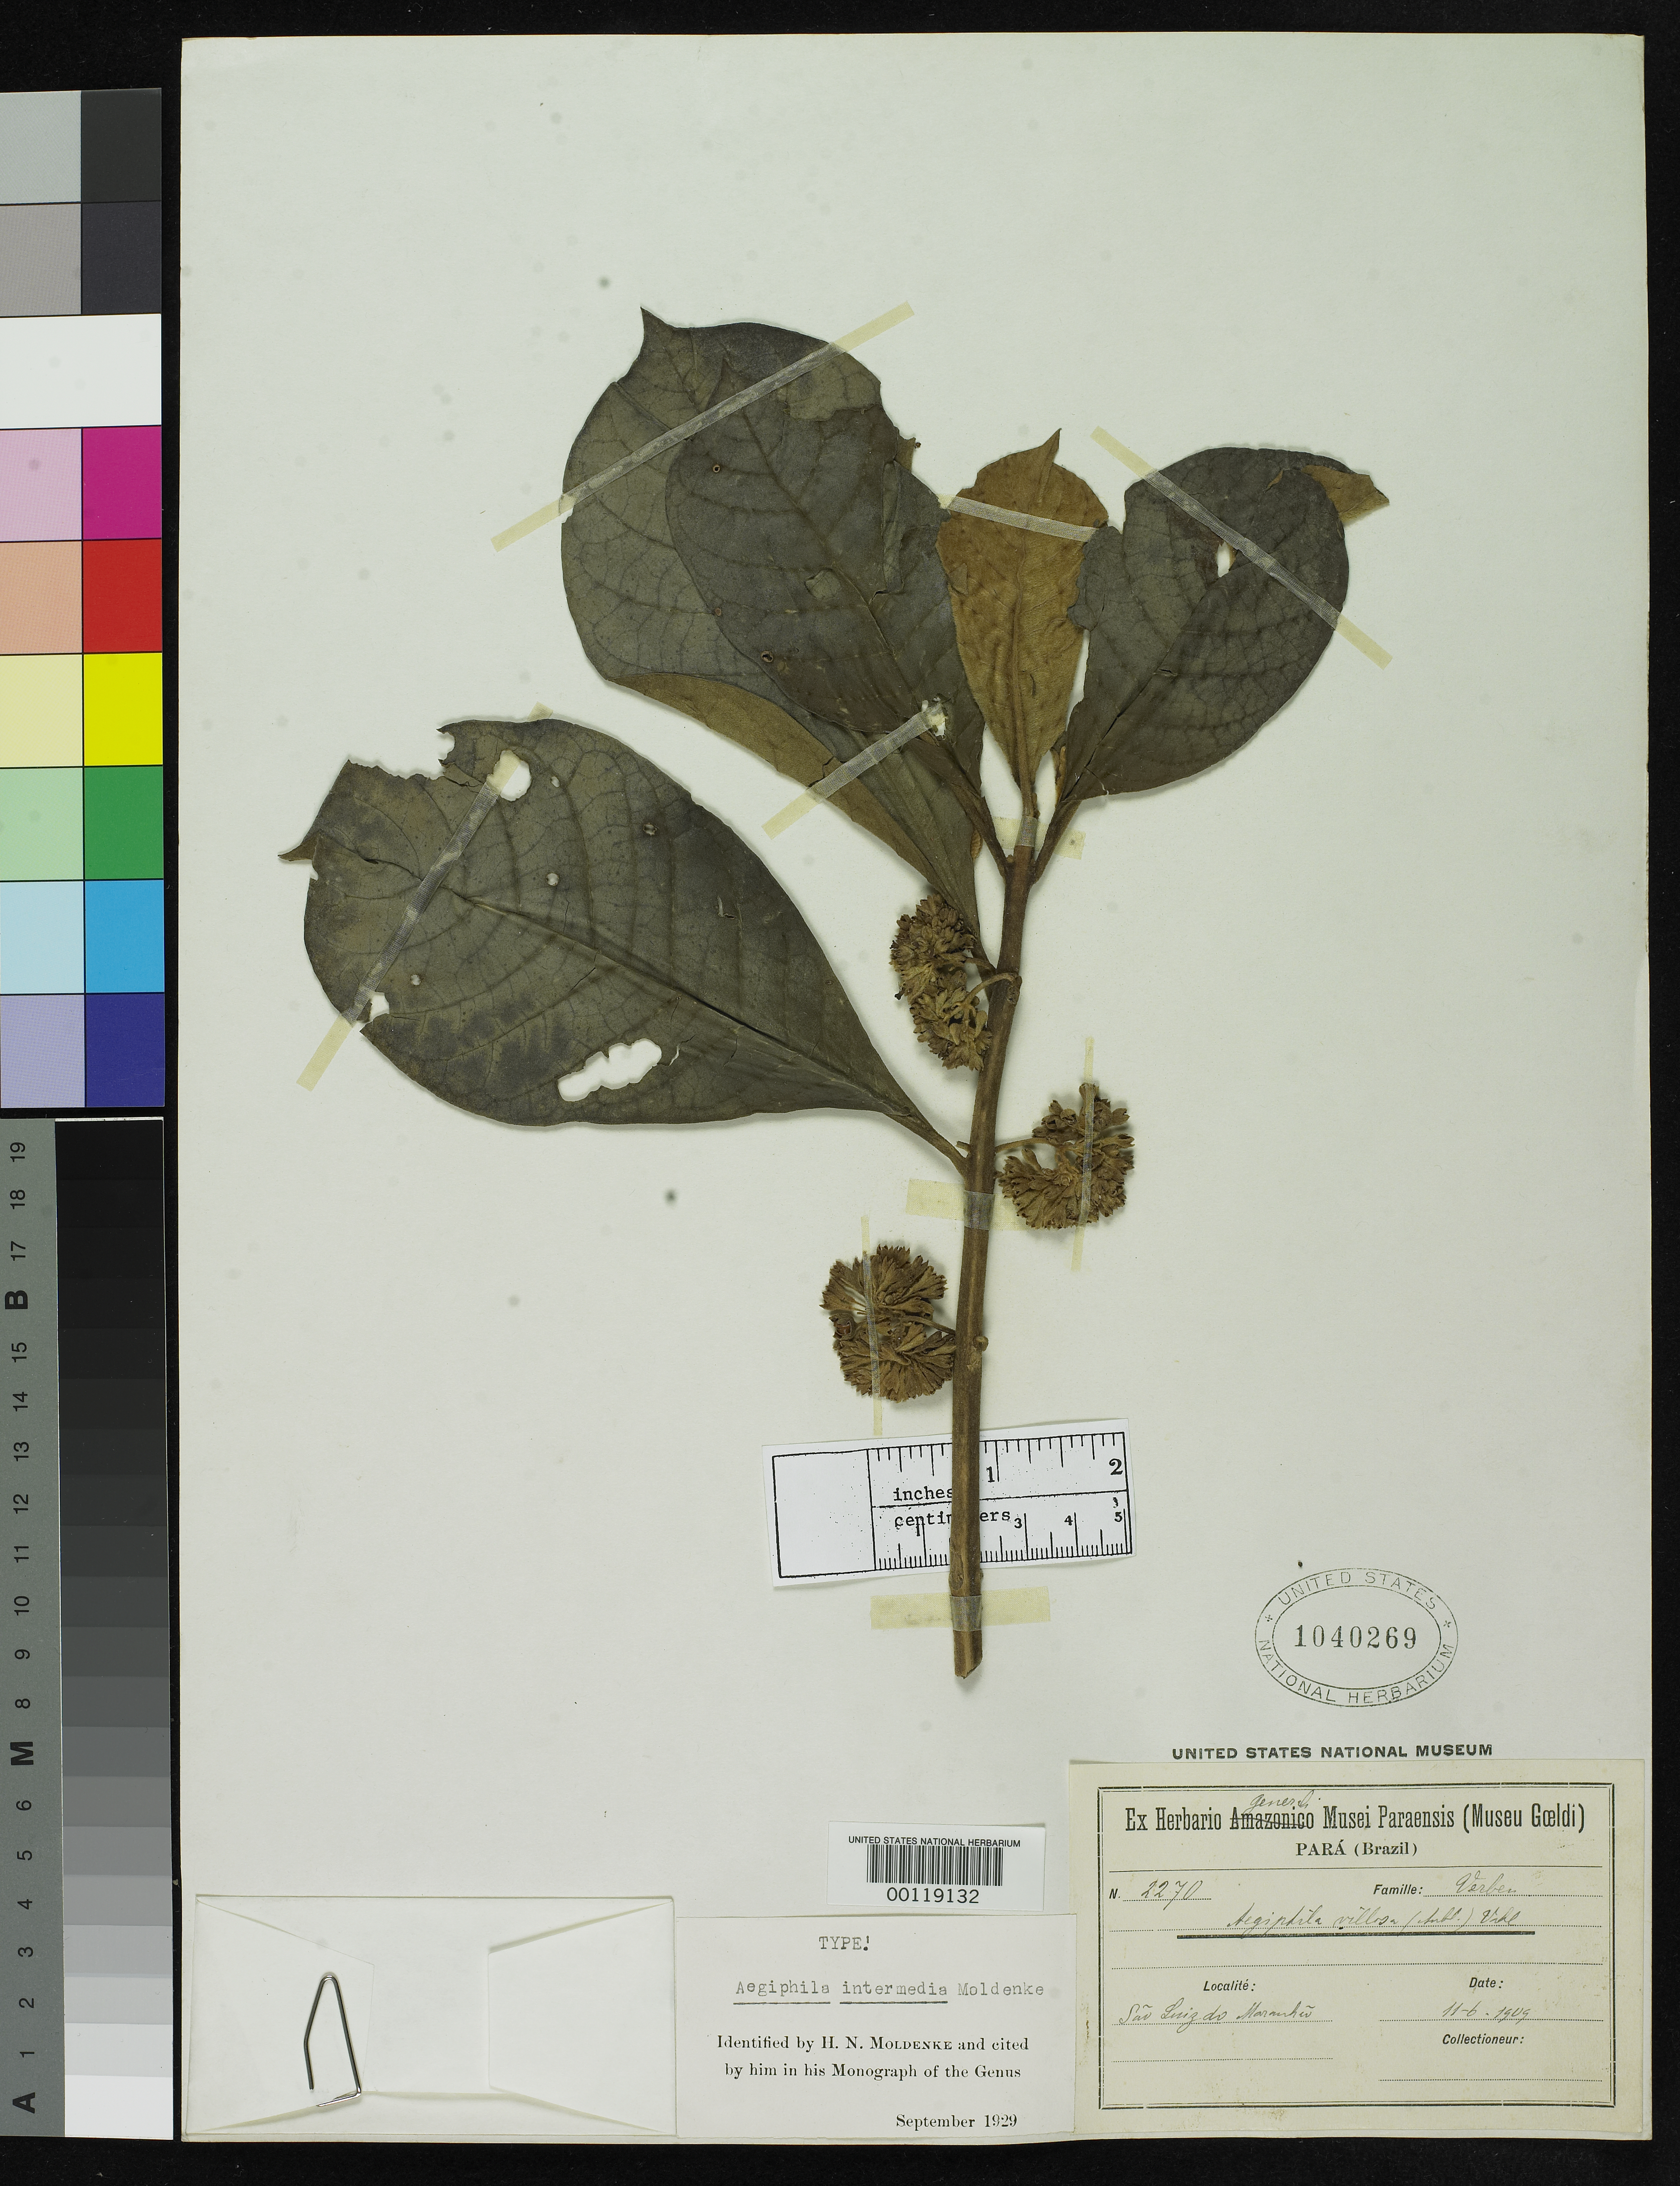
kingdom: Plantae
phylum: Tracheophyta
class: Magnoliopsida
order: Lamiales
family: Lamiaceae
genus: Aegiphila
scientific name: Aegiphila intermedia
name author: Moldenke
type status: Holotype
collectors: E. Goeldi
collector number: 2270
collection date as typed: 11 Jun 1909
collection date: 1909-06-11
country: Brazil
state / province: Maranhão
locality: Sao Luiz.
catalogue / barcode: US 1040269